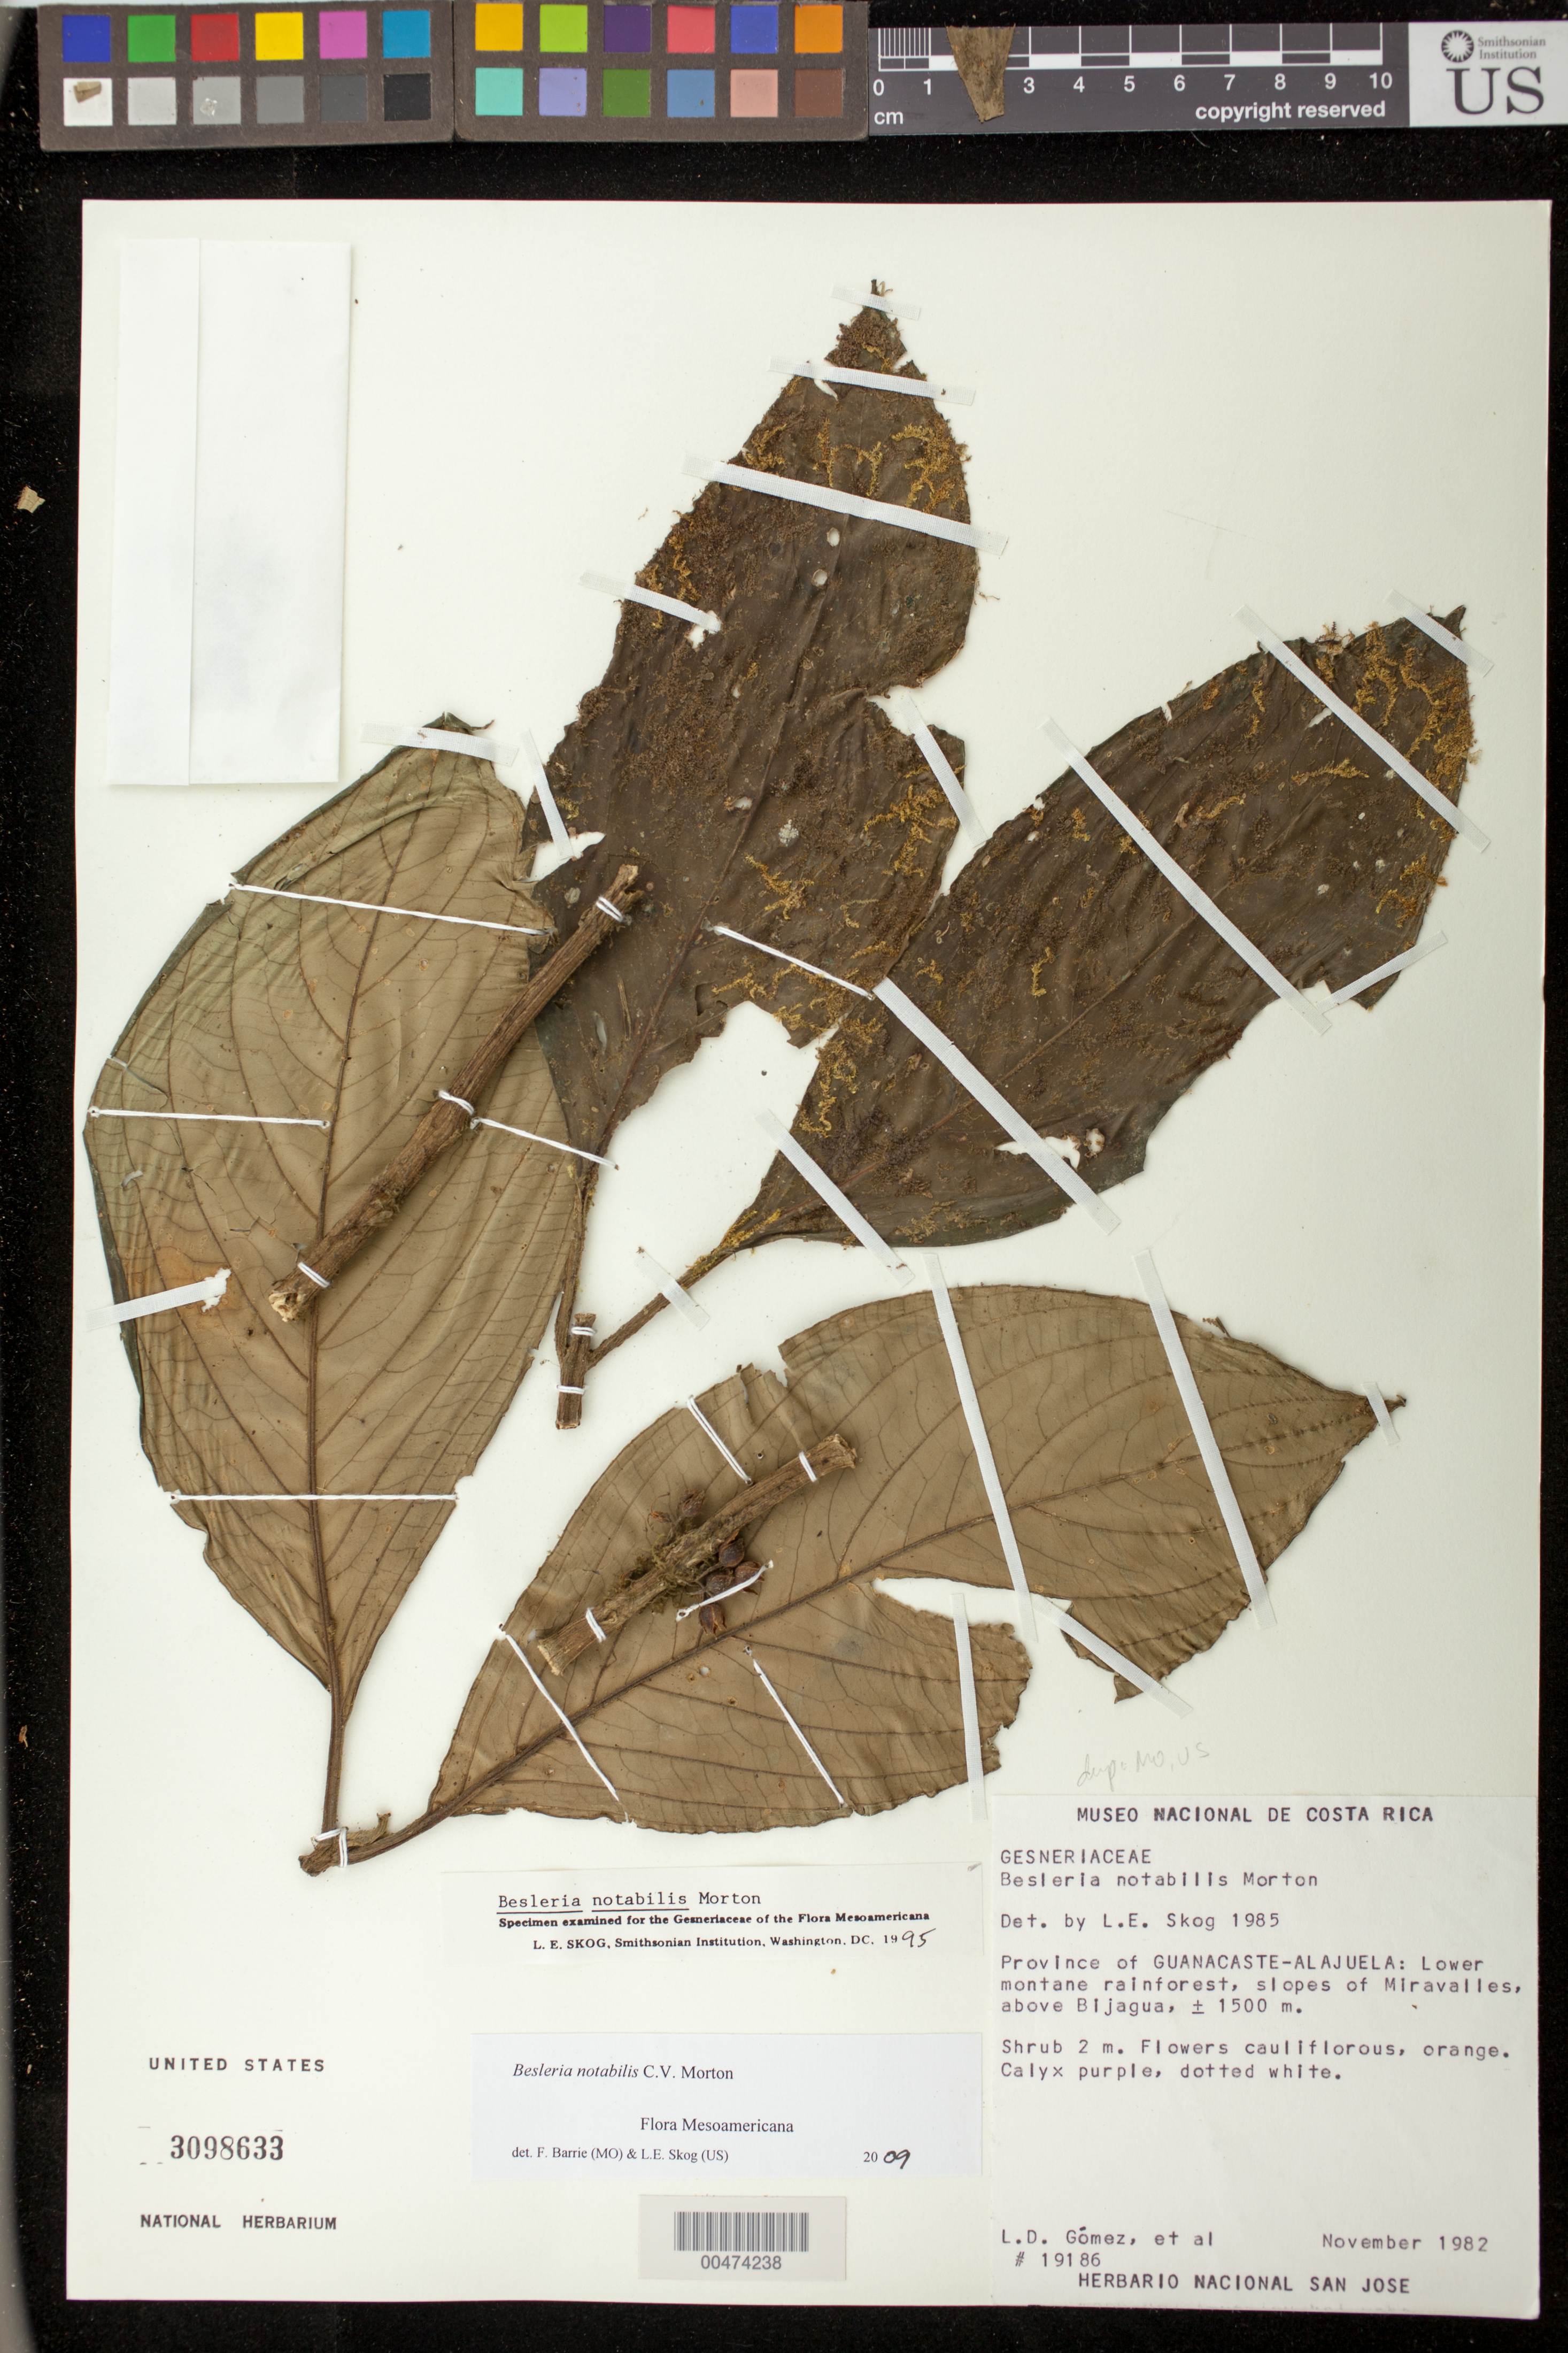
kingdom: Plantae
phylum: Tracheophyta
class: Magnoliopsida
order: Lamiales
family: Gesneriaceae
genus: Besleria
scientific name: Besleria notabilis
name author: C.V. Morton in Standl.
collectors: L. D. Gómez & et al.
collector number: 19186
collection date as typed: Nov 1982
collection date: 1982-11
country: Costa Rica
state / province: Alajuela/Guanacaste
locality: Slopes of Miravalles, above Bijagua, Prov. Guanacaste-Alajuela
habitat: Lower montane rainforest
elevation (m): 1500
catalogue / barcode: US 3098633